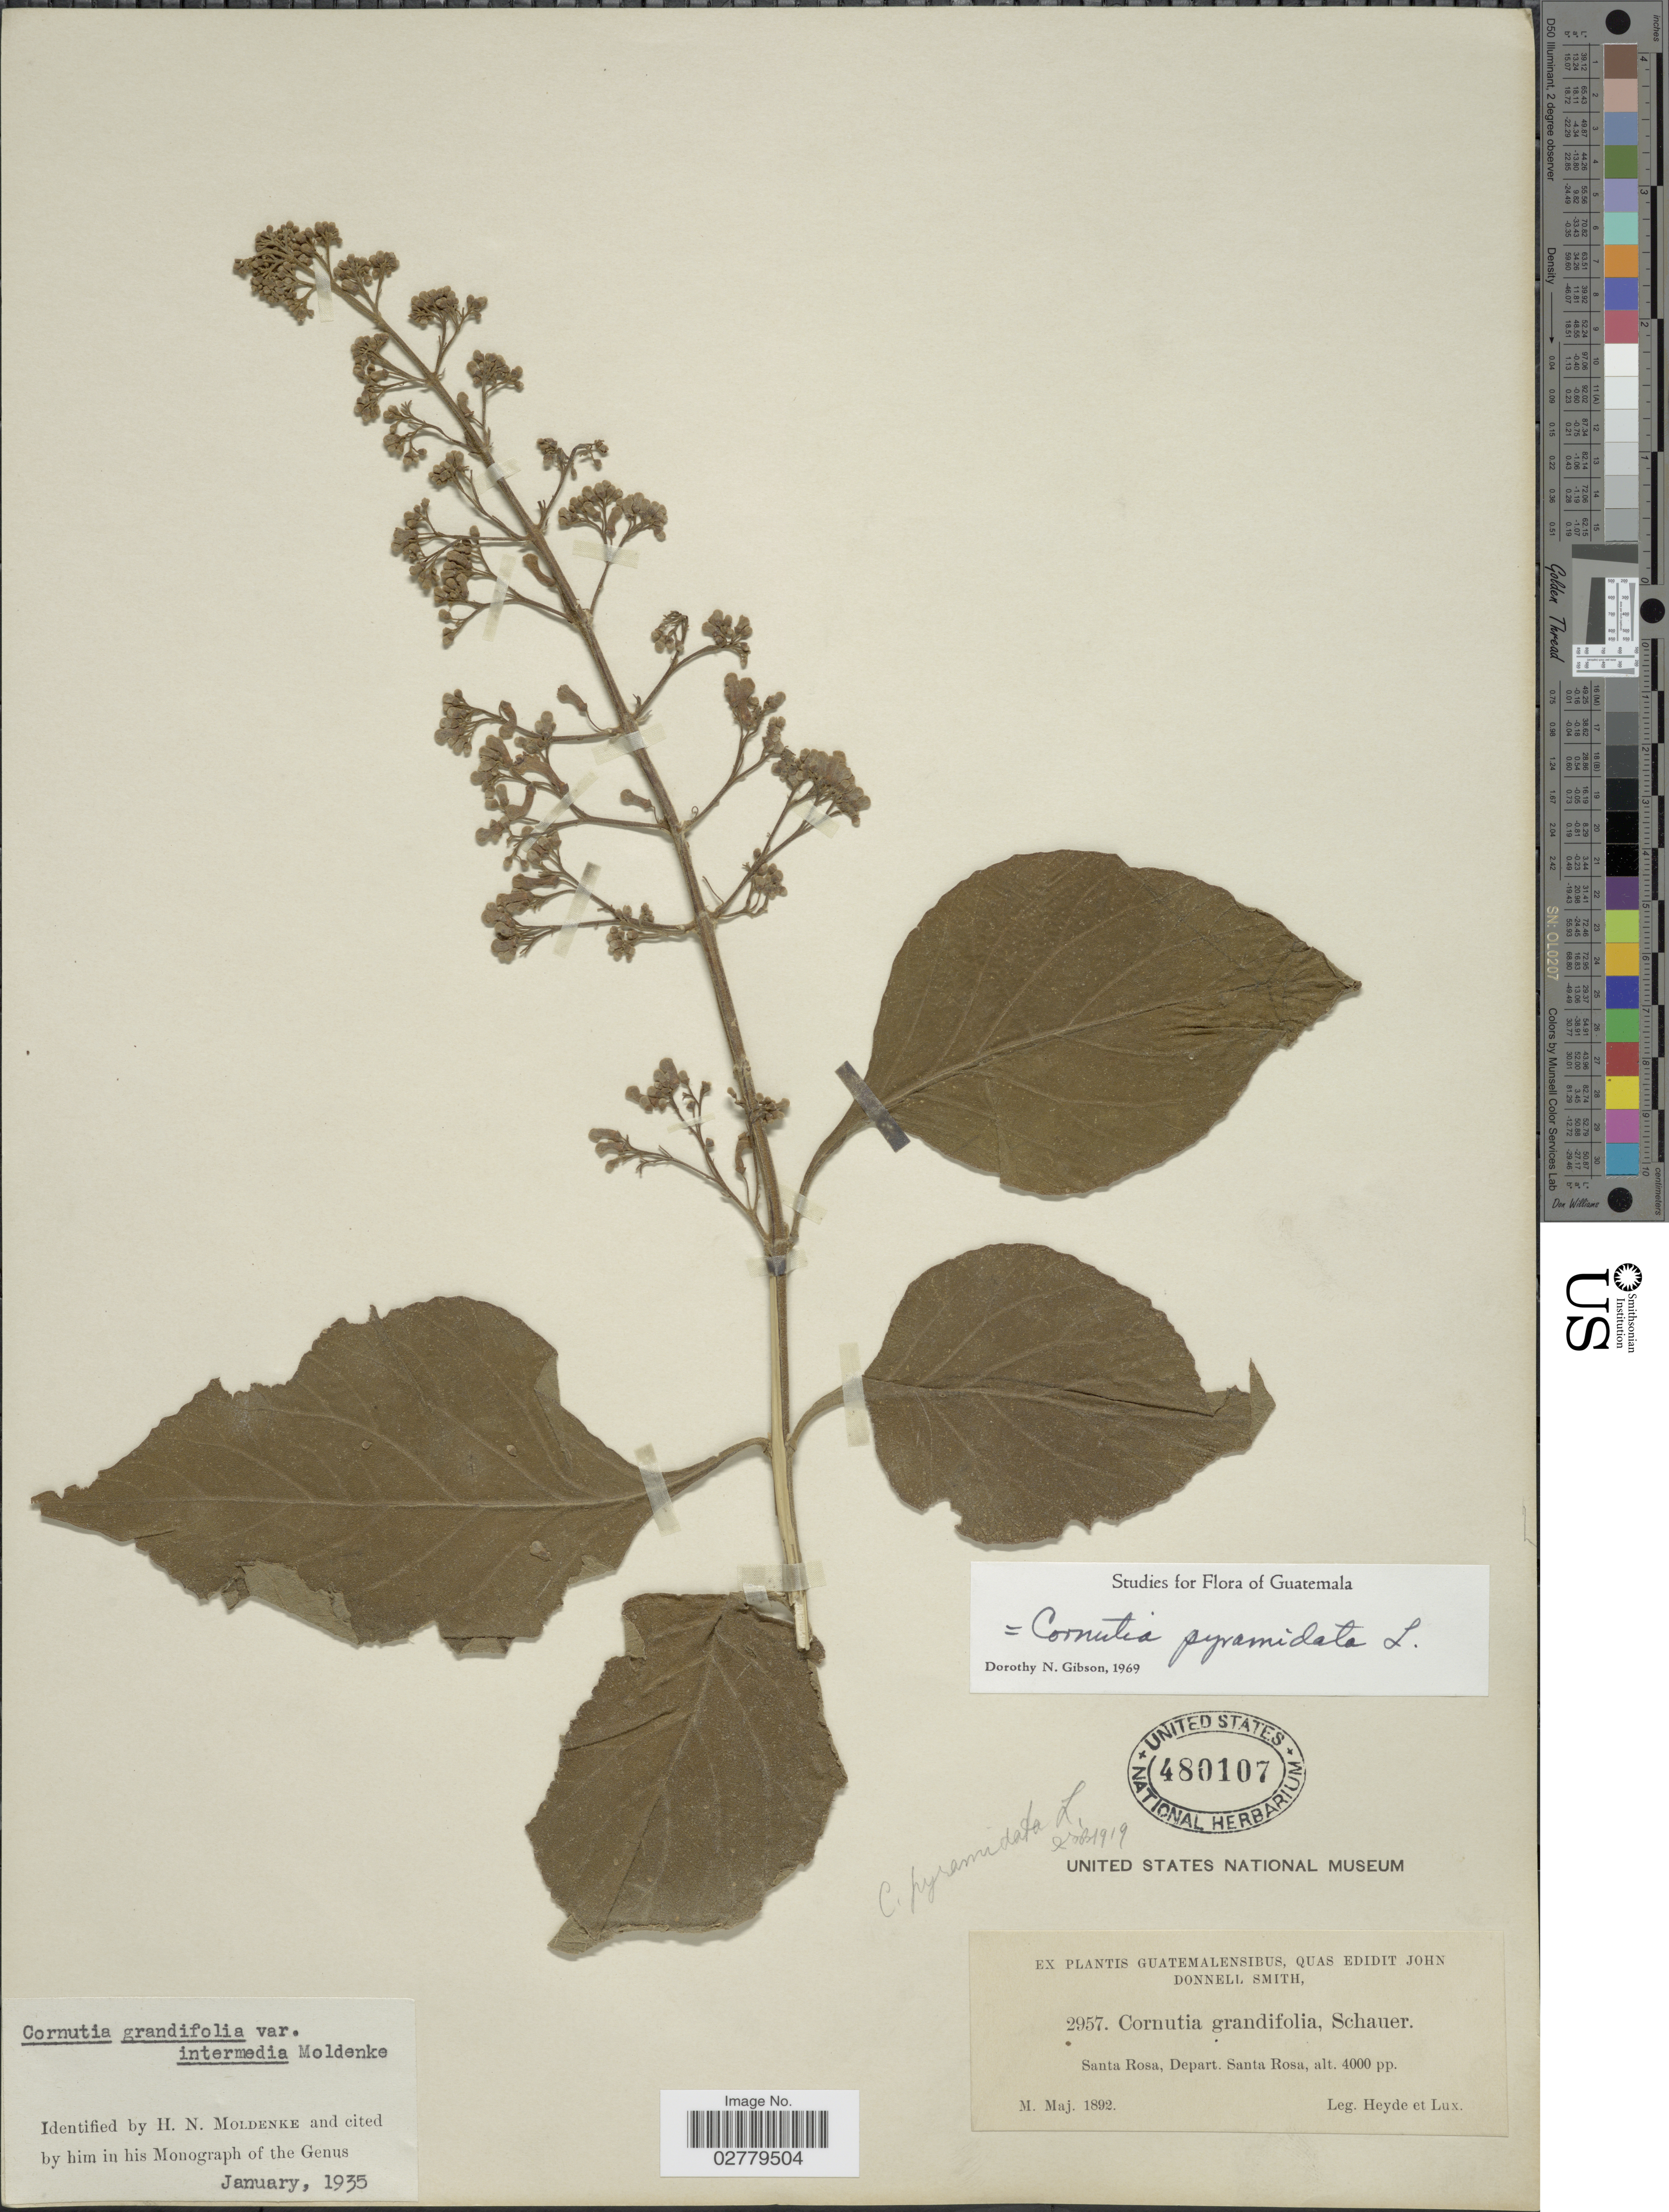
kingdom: Plantae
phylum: Tracheophyta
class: Magnoliopsida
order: Lamiales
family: Lamiaceae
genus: Cornutia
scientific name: Cornutia grandifolia var. intermedia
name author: Moldenke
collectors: Heyde & Lux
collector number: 2957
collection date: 1892-05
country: Guatemala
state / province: Santa Rosa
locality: Depart. Santa Rosa.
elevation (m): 1219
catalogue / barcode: US 480107